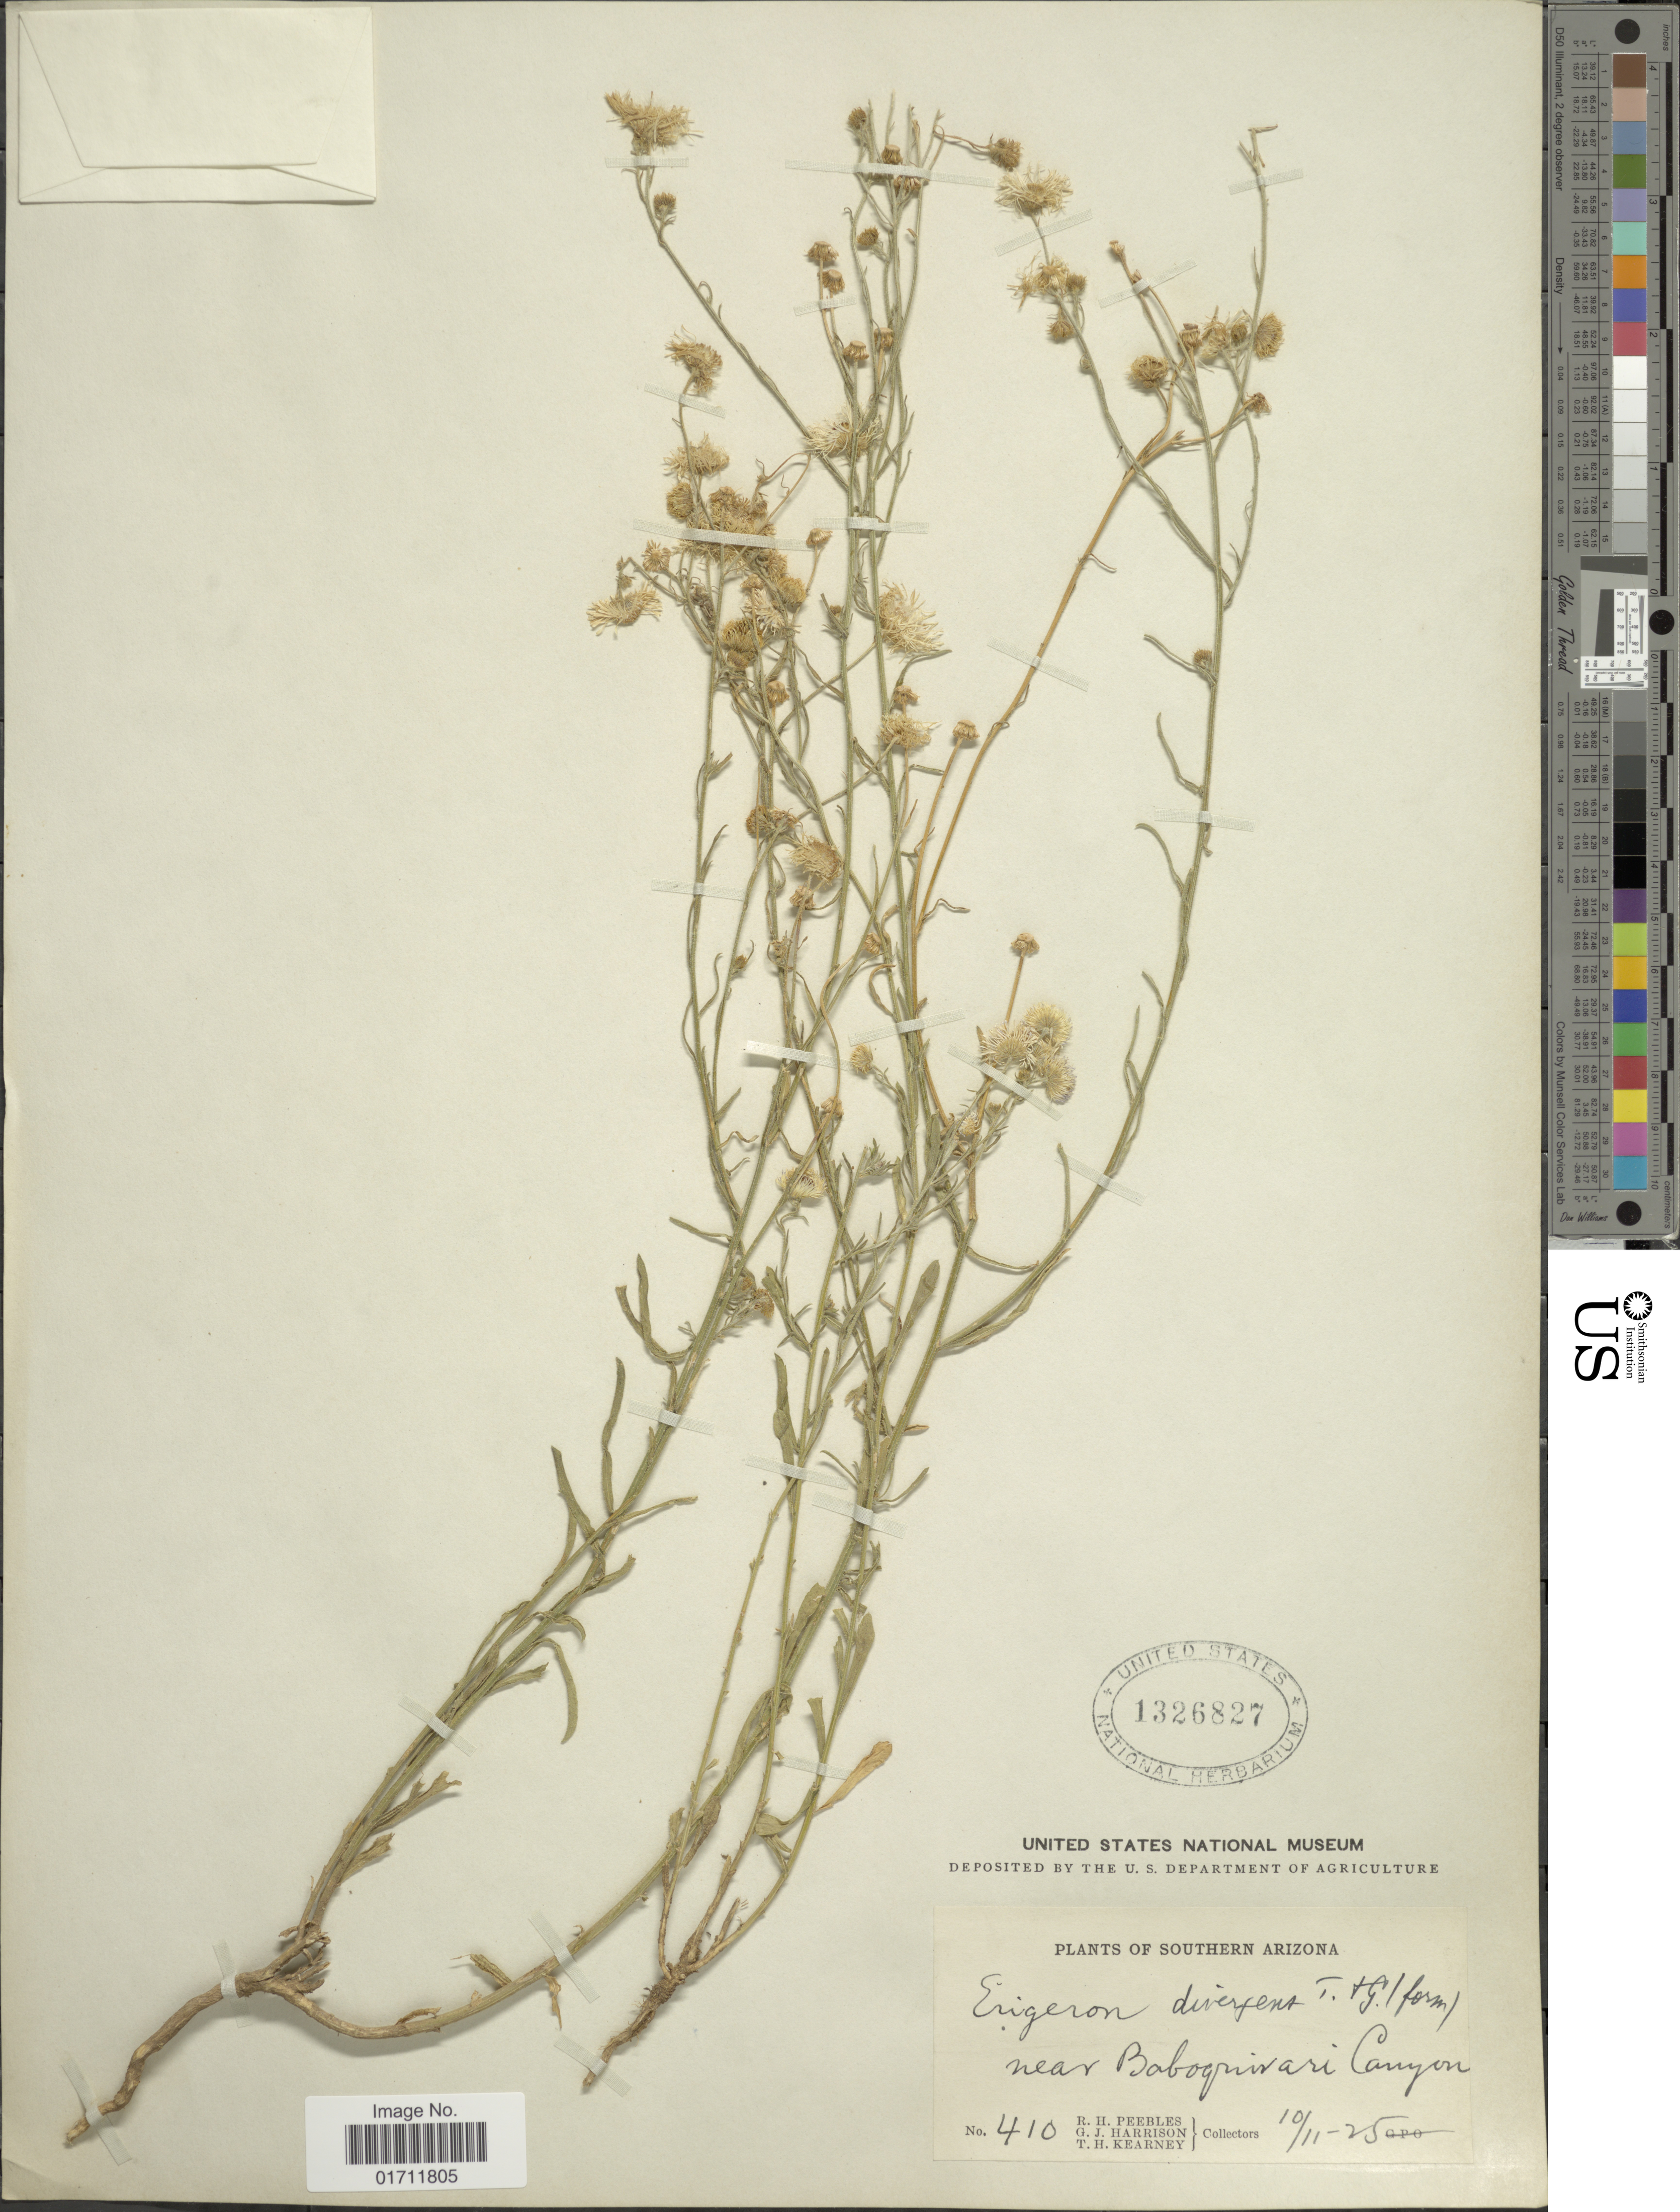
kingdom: Plantae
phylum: Tracheophyta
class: Magnoliopsida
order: Asterales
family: Asteraceae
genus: Erigeron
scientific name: Erigeron divergens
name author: Torr. & A. Gray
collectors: R. H. Peebles, G. J. Harrison & T. H. Kearney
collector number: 410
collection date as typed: Transcribed d/m/y: 11/10/25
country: United States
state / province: Arizona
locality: Southern Arizona, near Baboquivari Canyon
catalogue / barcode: US 1326827